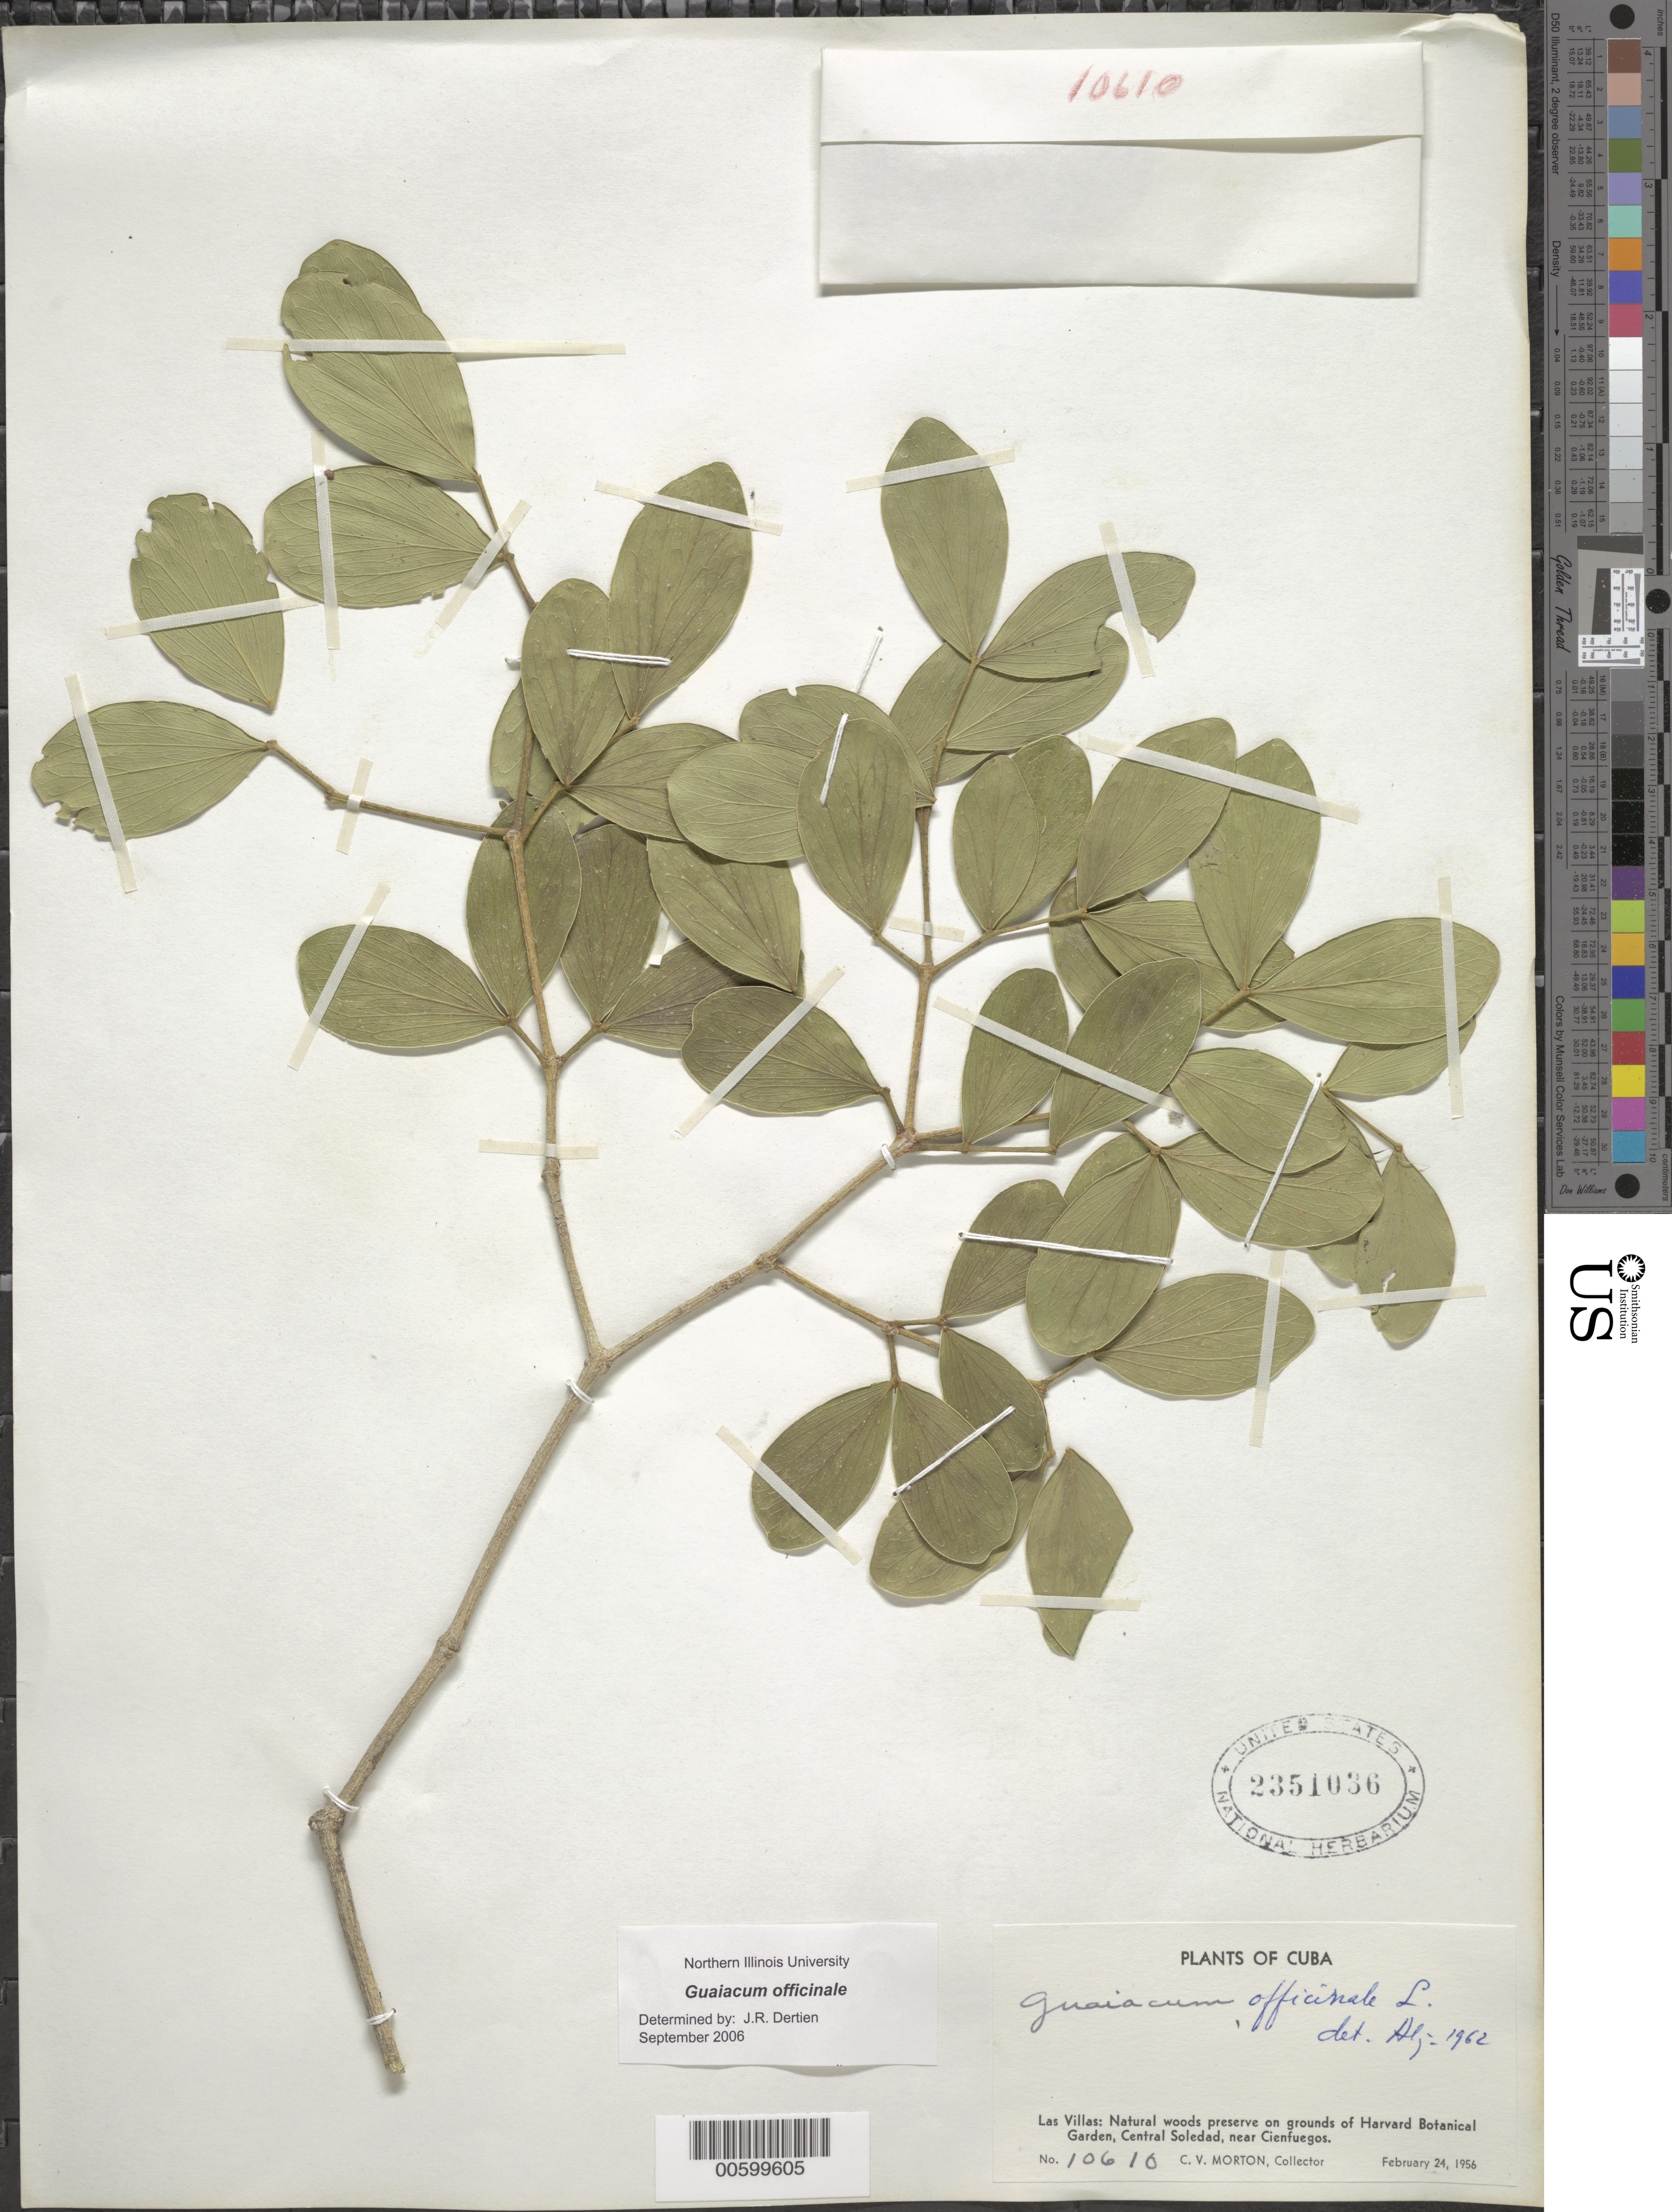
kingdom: Plantae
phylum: Tracheophyta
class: Magnoliopsida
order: Zygophyllales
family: Zygophyllaceae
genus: Guaiacum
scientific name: Guaiacum officinale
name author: L.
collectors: C. V. Morton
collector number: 10610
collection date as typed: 24 Feb 1956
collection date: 1956-02-24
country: Cuba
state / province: Cienfuegos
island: Greater Antilles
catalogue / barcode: US 2351036